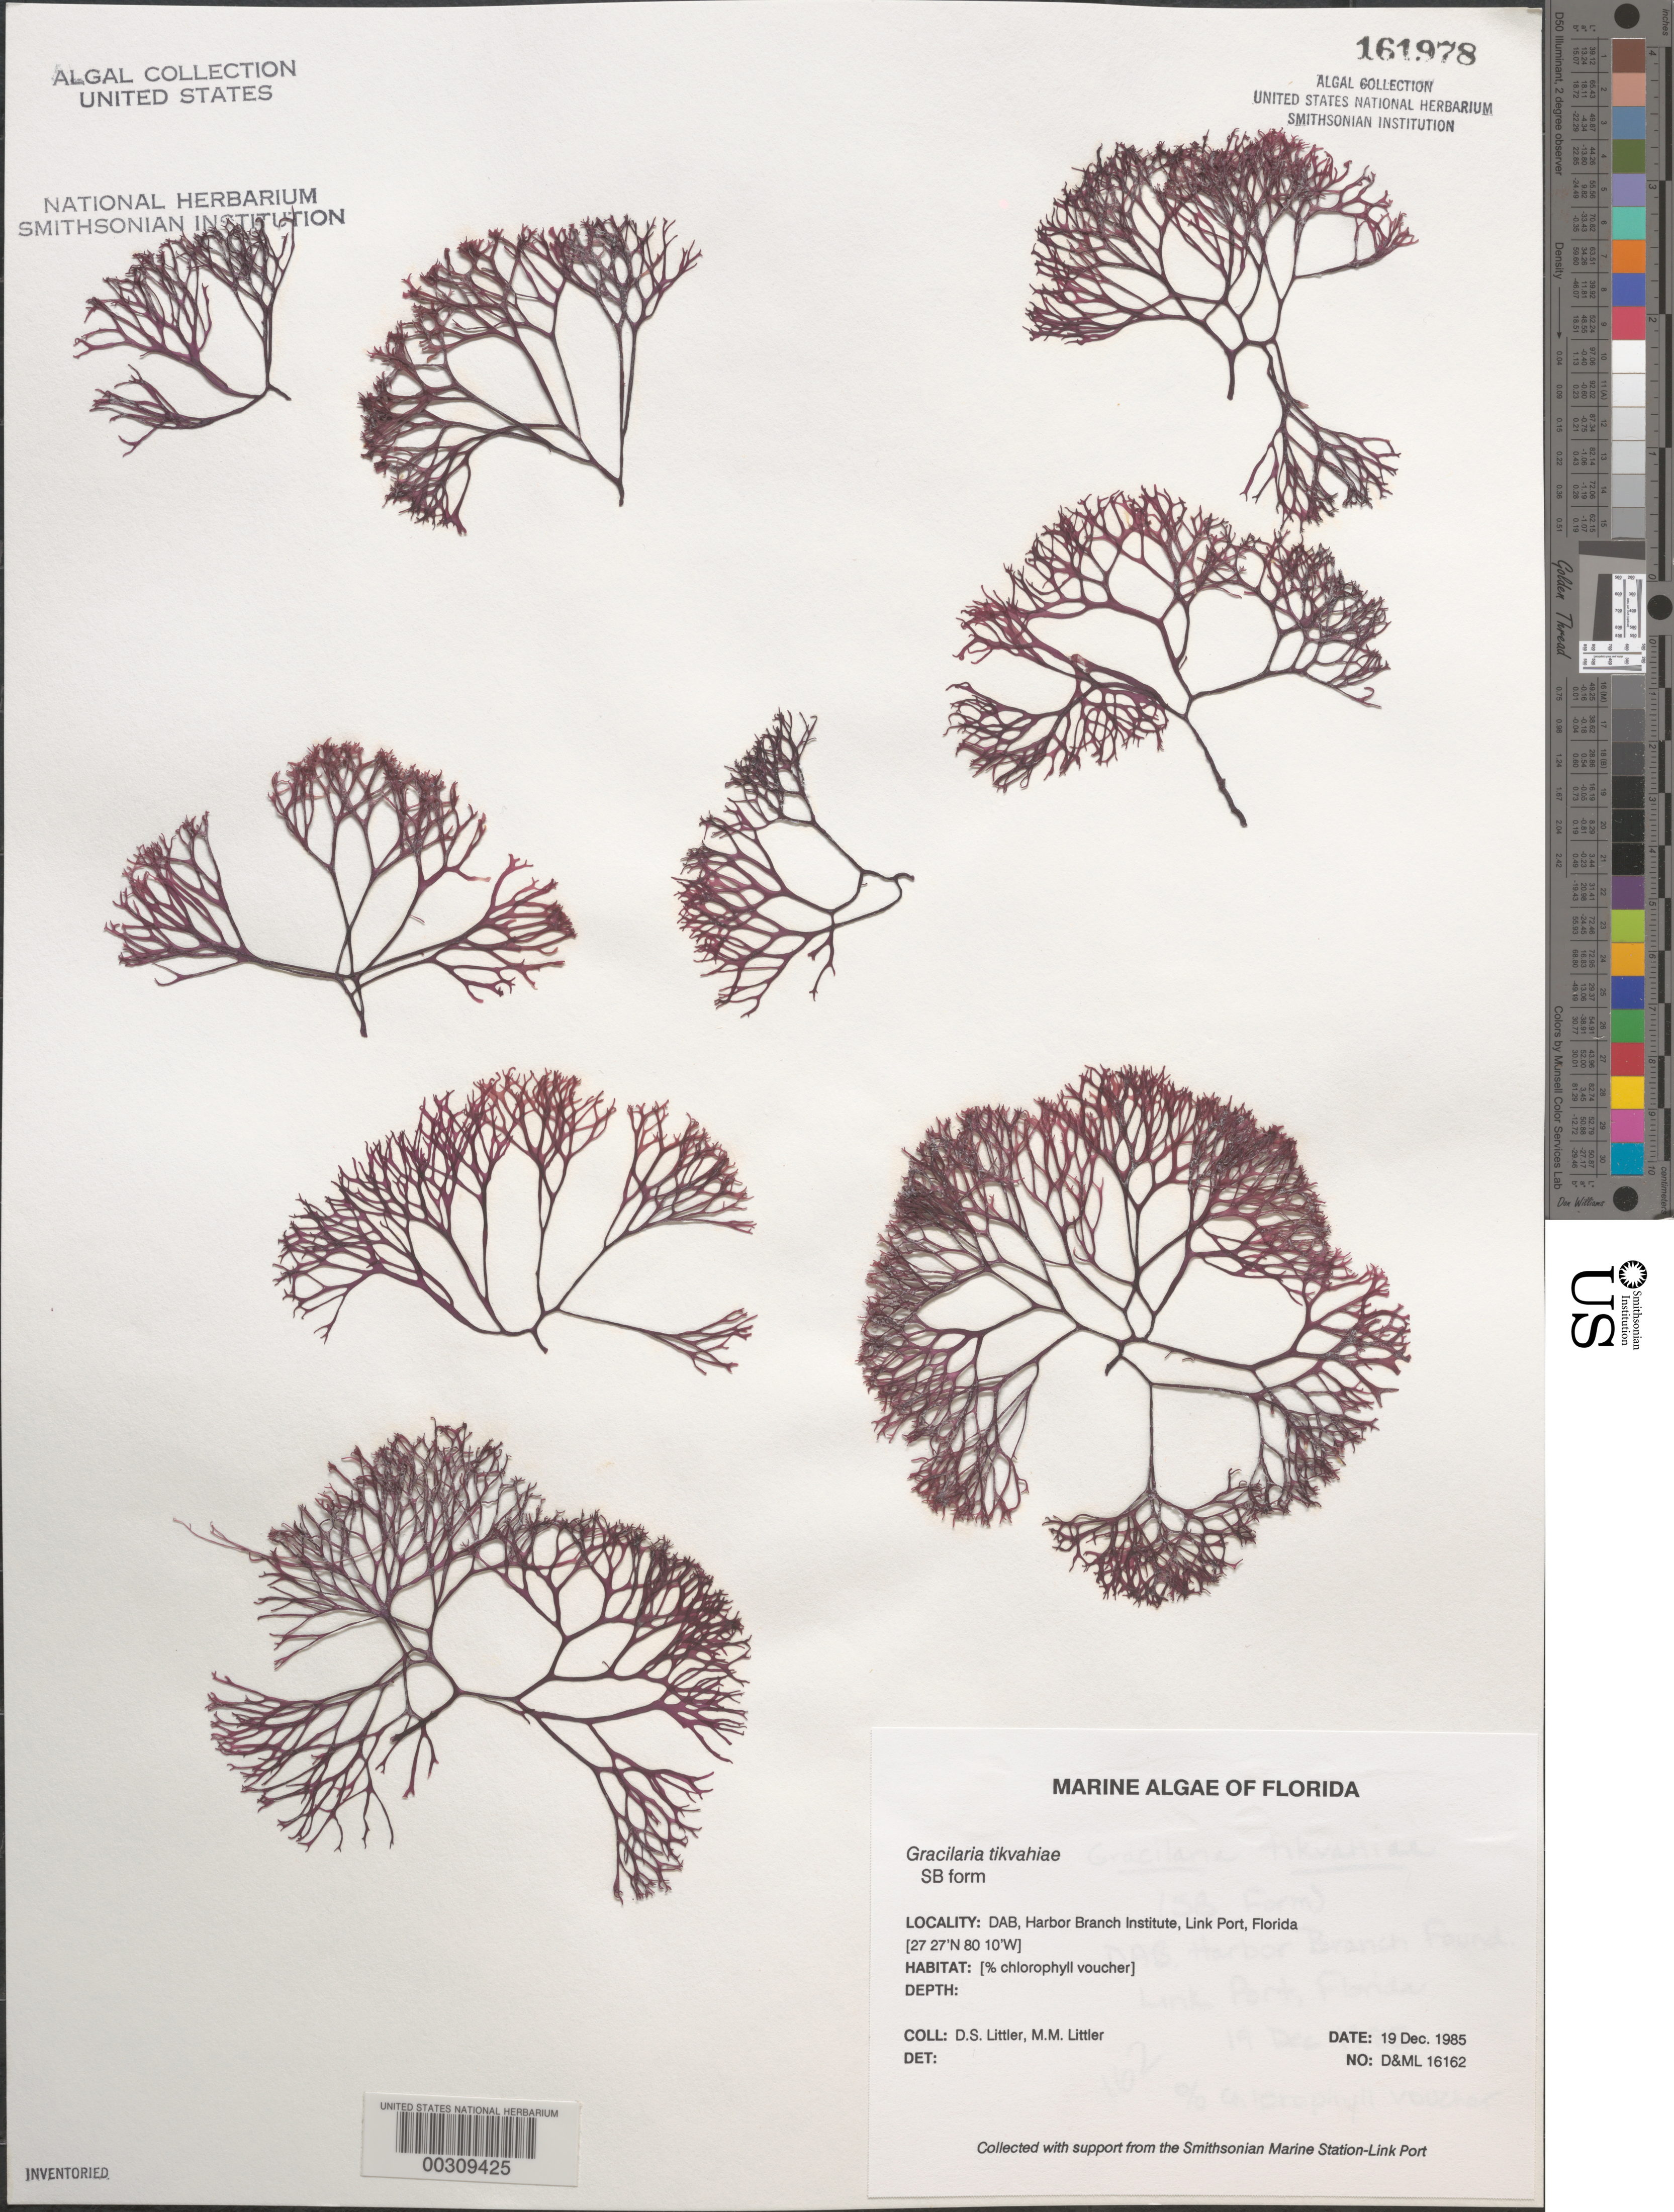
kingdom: Plantae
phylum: Rhodophyta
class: Florideophyceae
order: Gracilariales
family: Gracilariaceae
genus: Gracilaria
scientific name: Gracilaria tikvahiae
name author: McLachlan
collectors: D. S. Littler & M. M. Littler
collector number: D&ML 16162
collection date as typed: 19 Dec 1985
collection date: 1985-12-19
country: United States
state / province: Florida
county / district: Saint Lucie County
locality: Harbor Branch Oceanographic Institutue, Link Port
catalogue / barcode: US 161978